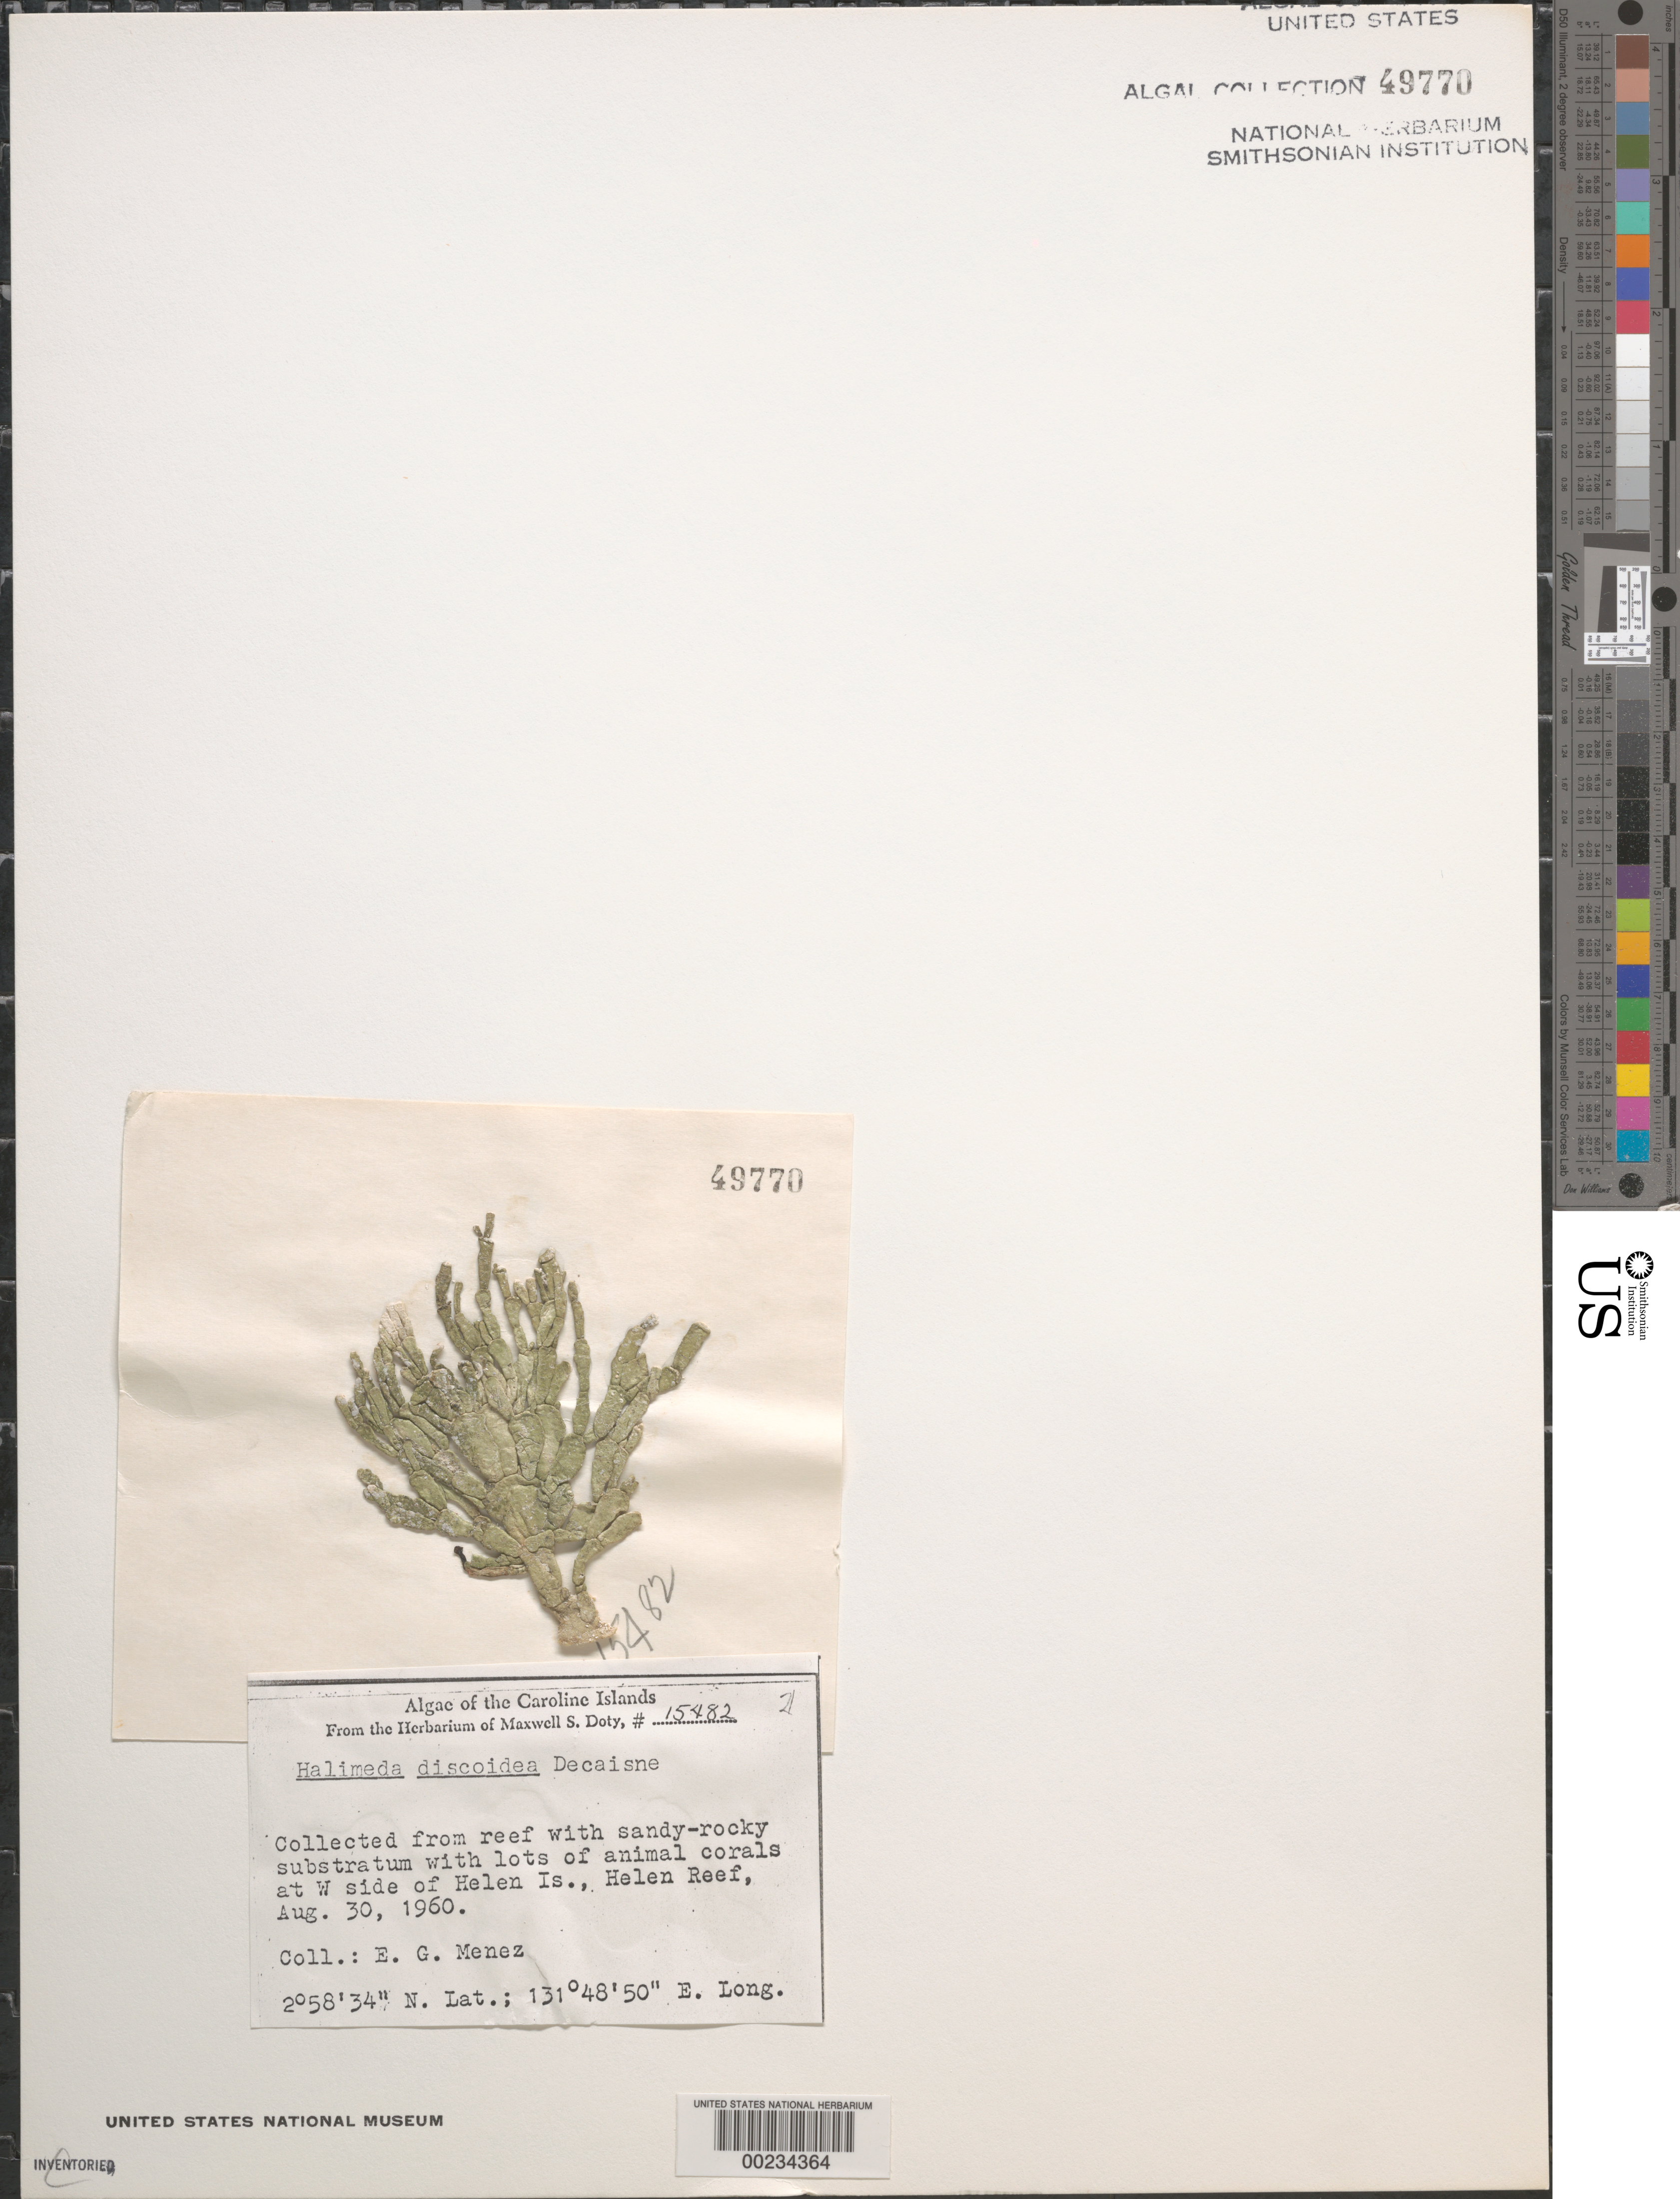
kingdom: Plantae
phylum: Chlorophyta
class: Ulvophyceae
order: Bryopsidales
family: Halimedaceae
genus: Halimeda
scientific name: Halimeda discoidea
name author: Decne.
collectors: Meñez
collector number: MSD 15482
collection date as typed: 30 Aug 1960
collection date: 1960-08-30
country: Palau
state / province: Belau Outliers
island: Helen Atoll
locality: Helen Reef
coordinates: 2 58' 34" N, 131 48' 50" E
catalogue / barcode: US 49770